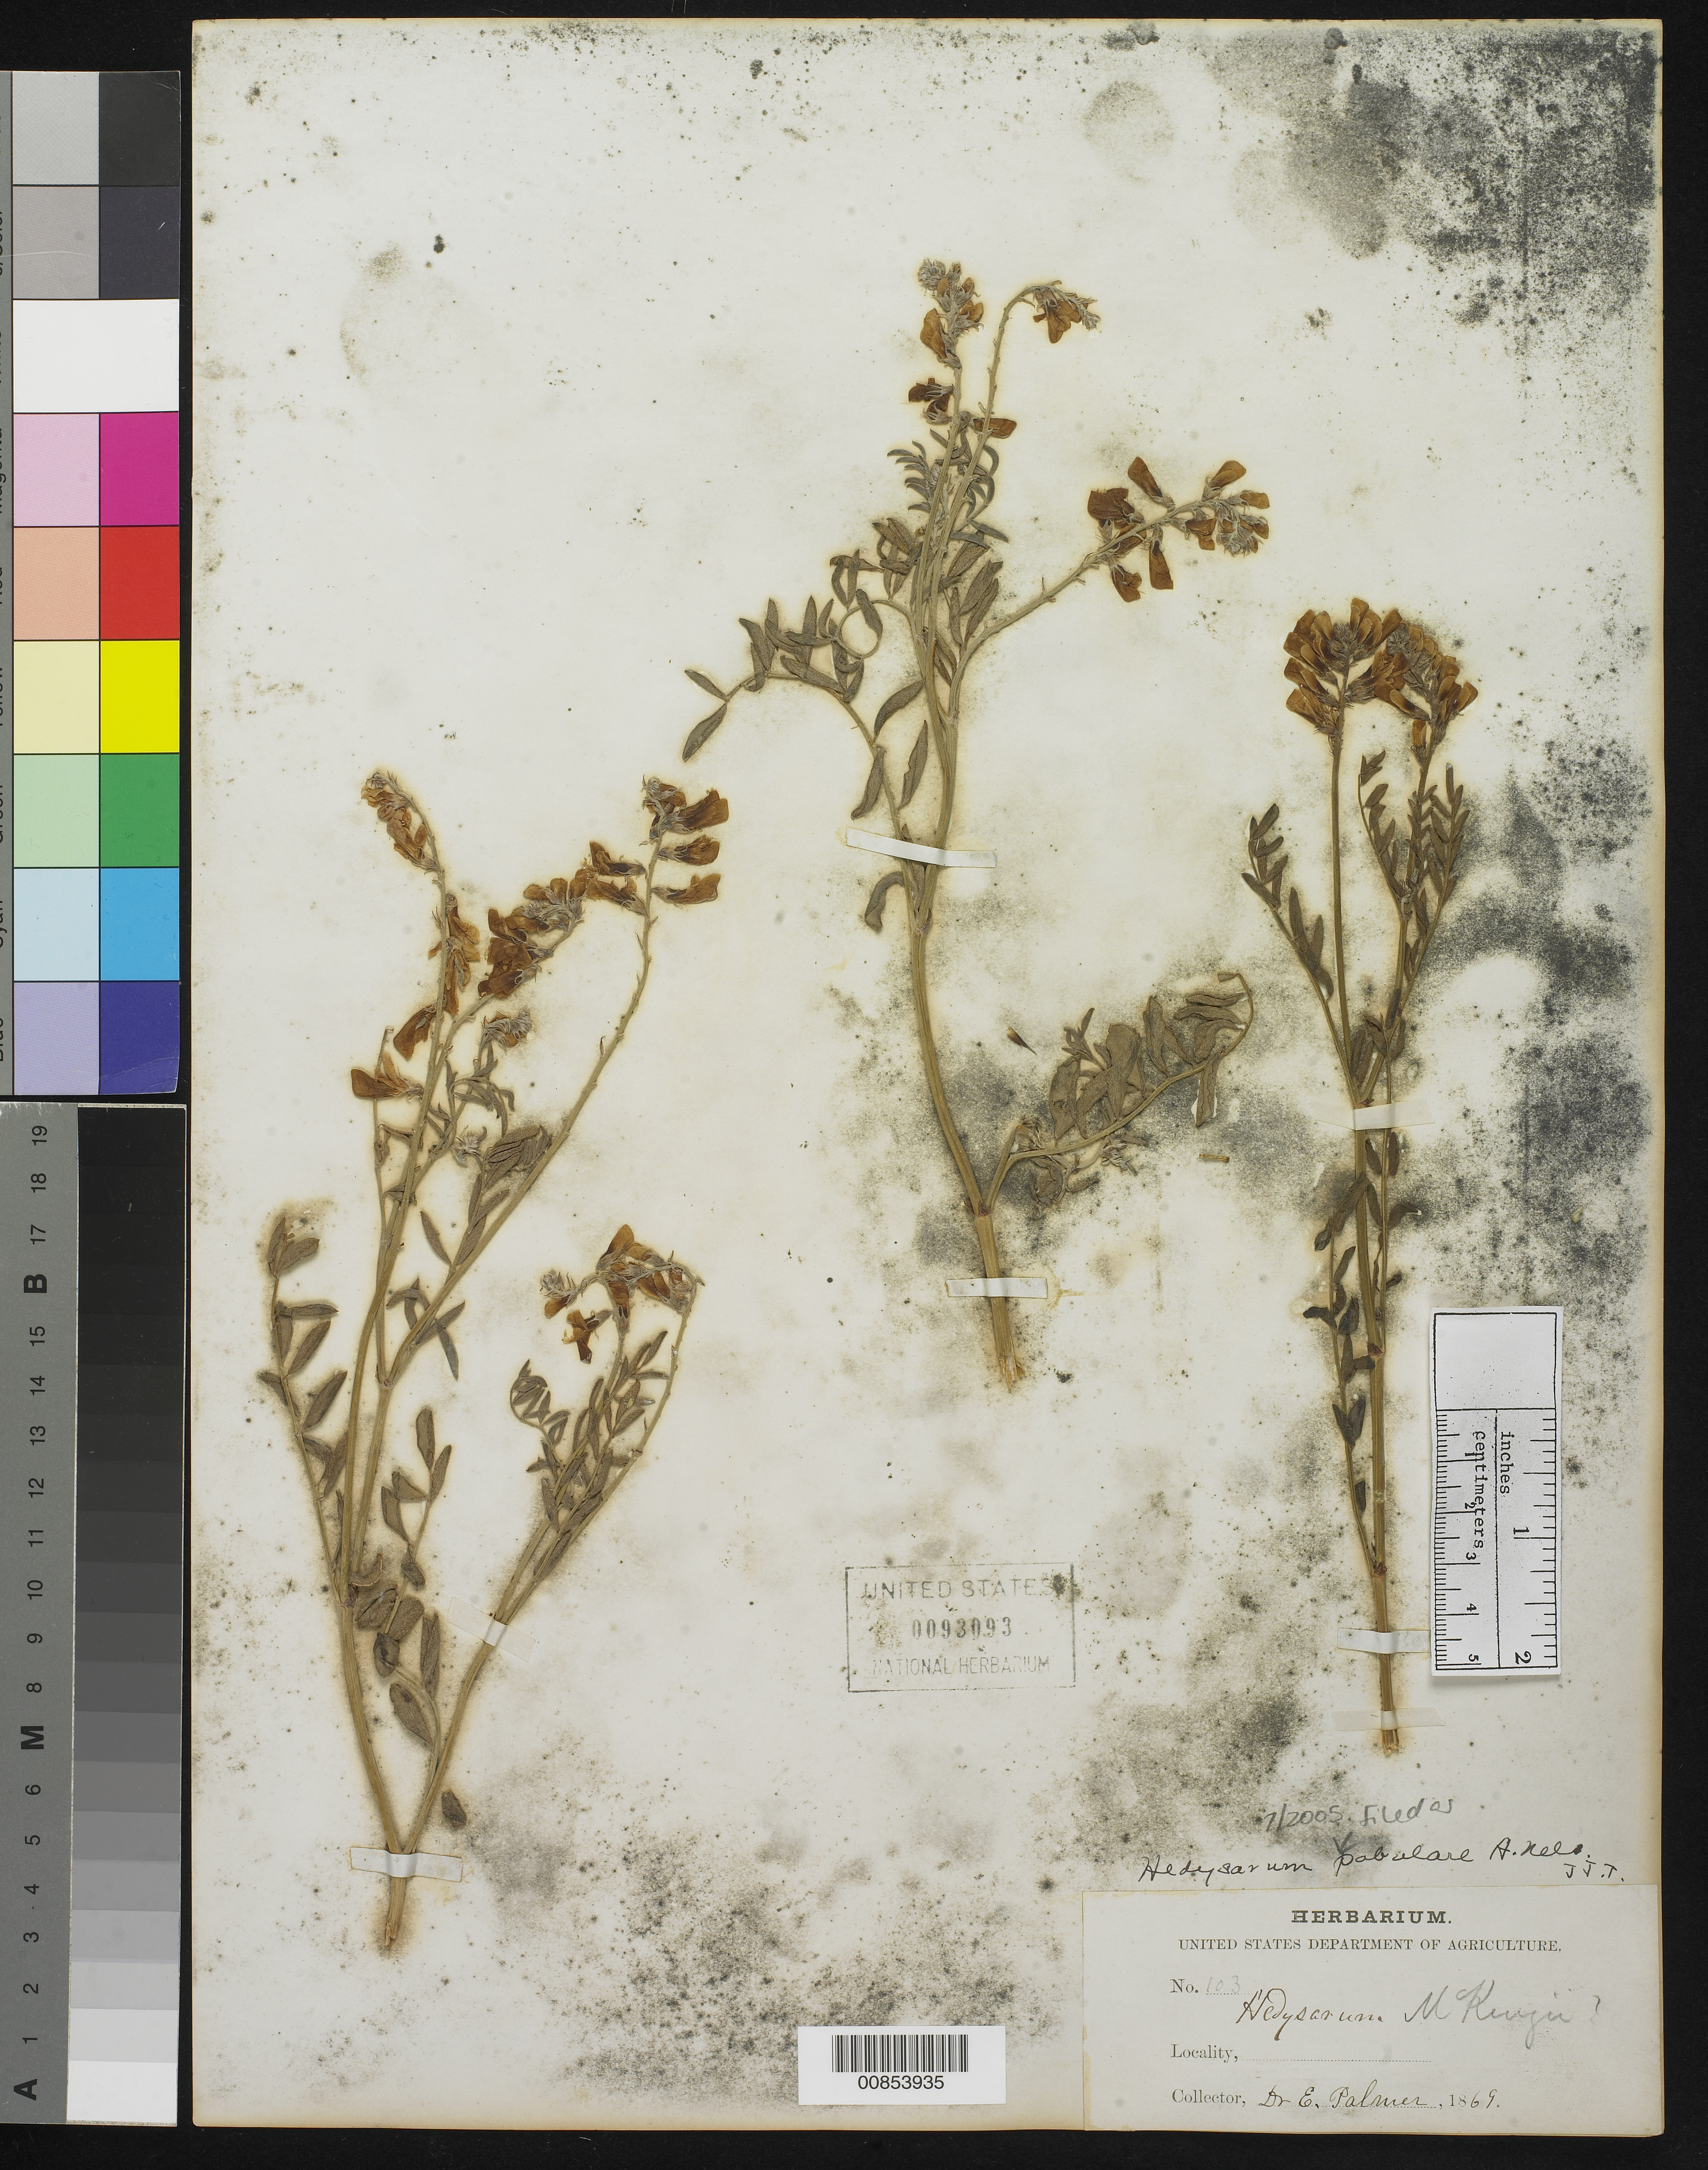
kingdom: Plantae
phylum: Tracheophyta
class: Magnoliopsida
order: Fabales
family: Fabaceae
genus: Hedysarum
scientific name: Hedysarum pabulare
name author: A. Nelson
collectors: E. Palmer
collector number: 103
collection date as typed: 1869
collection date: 1869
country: United States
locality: USA.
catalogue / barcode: US 93093